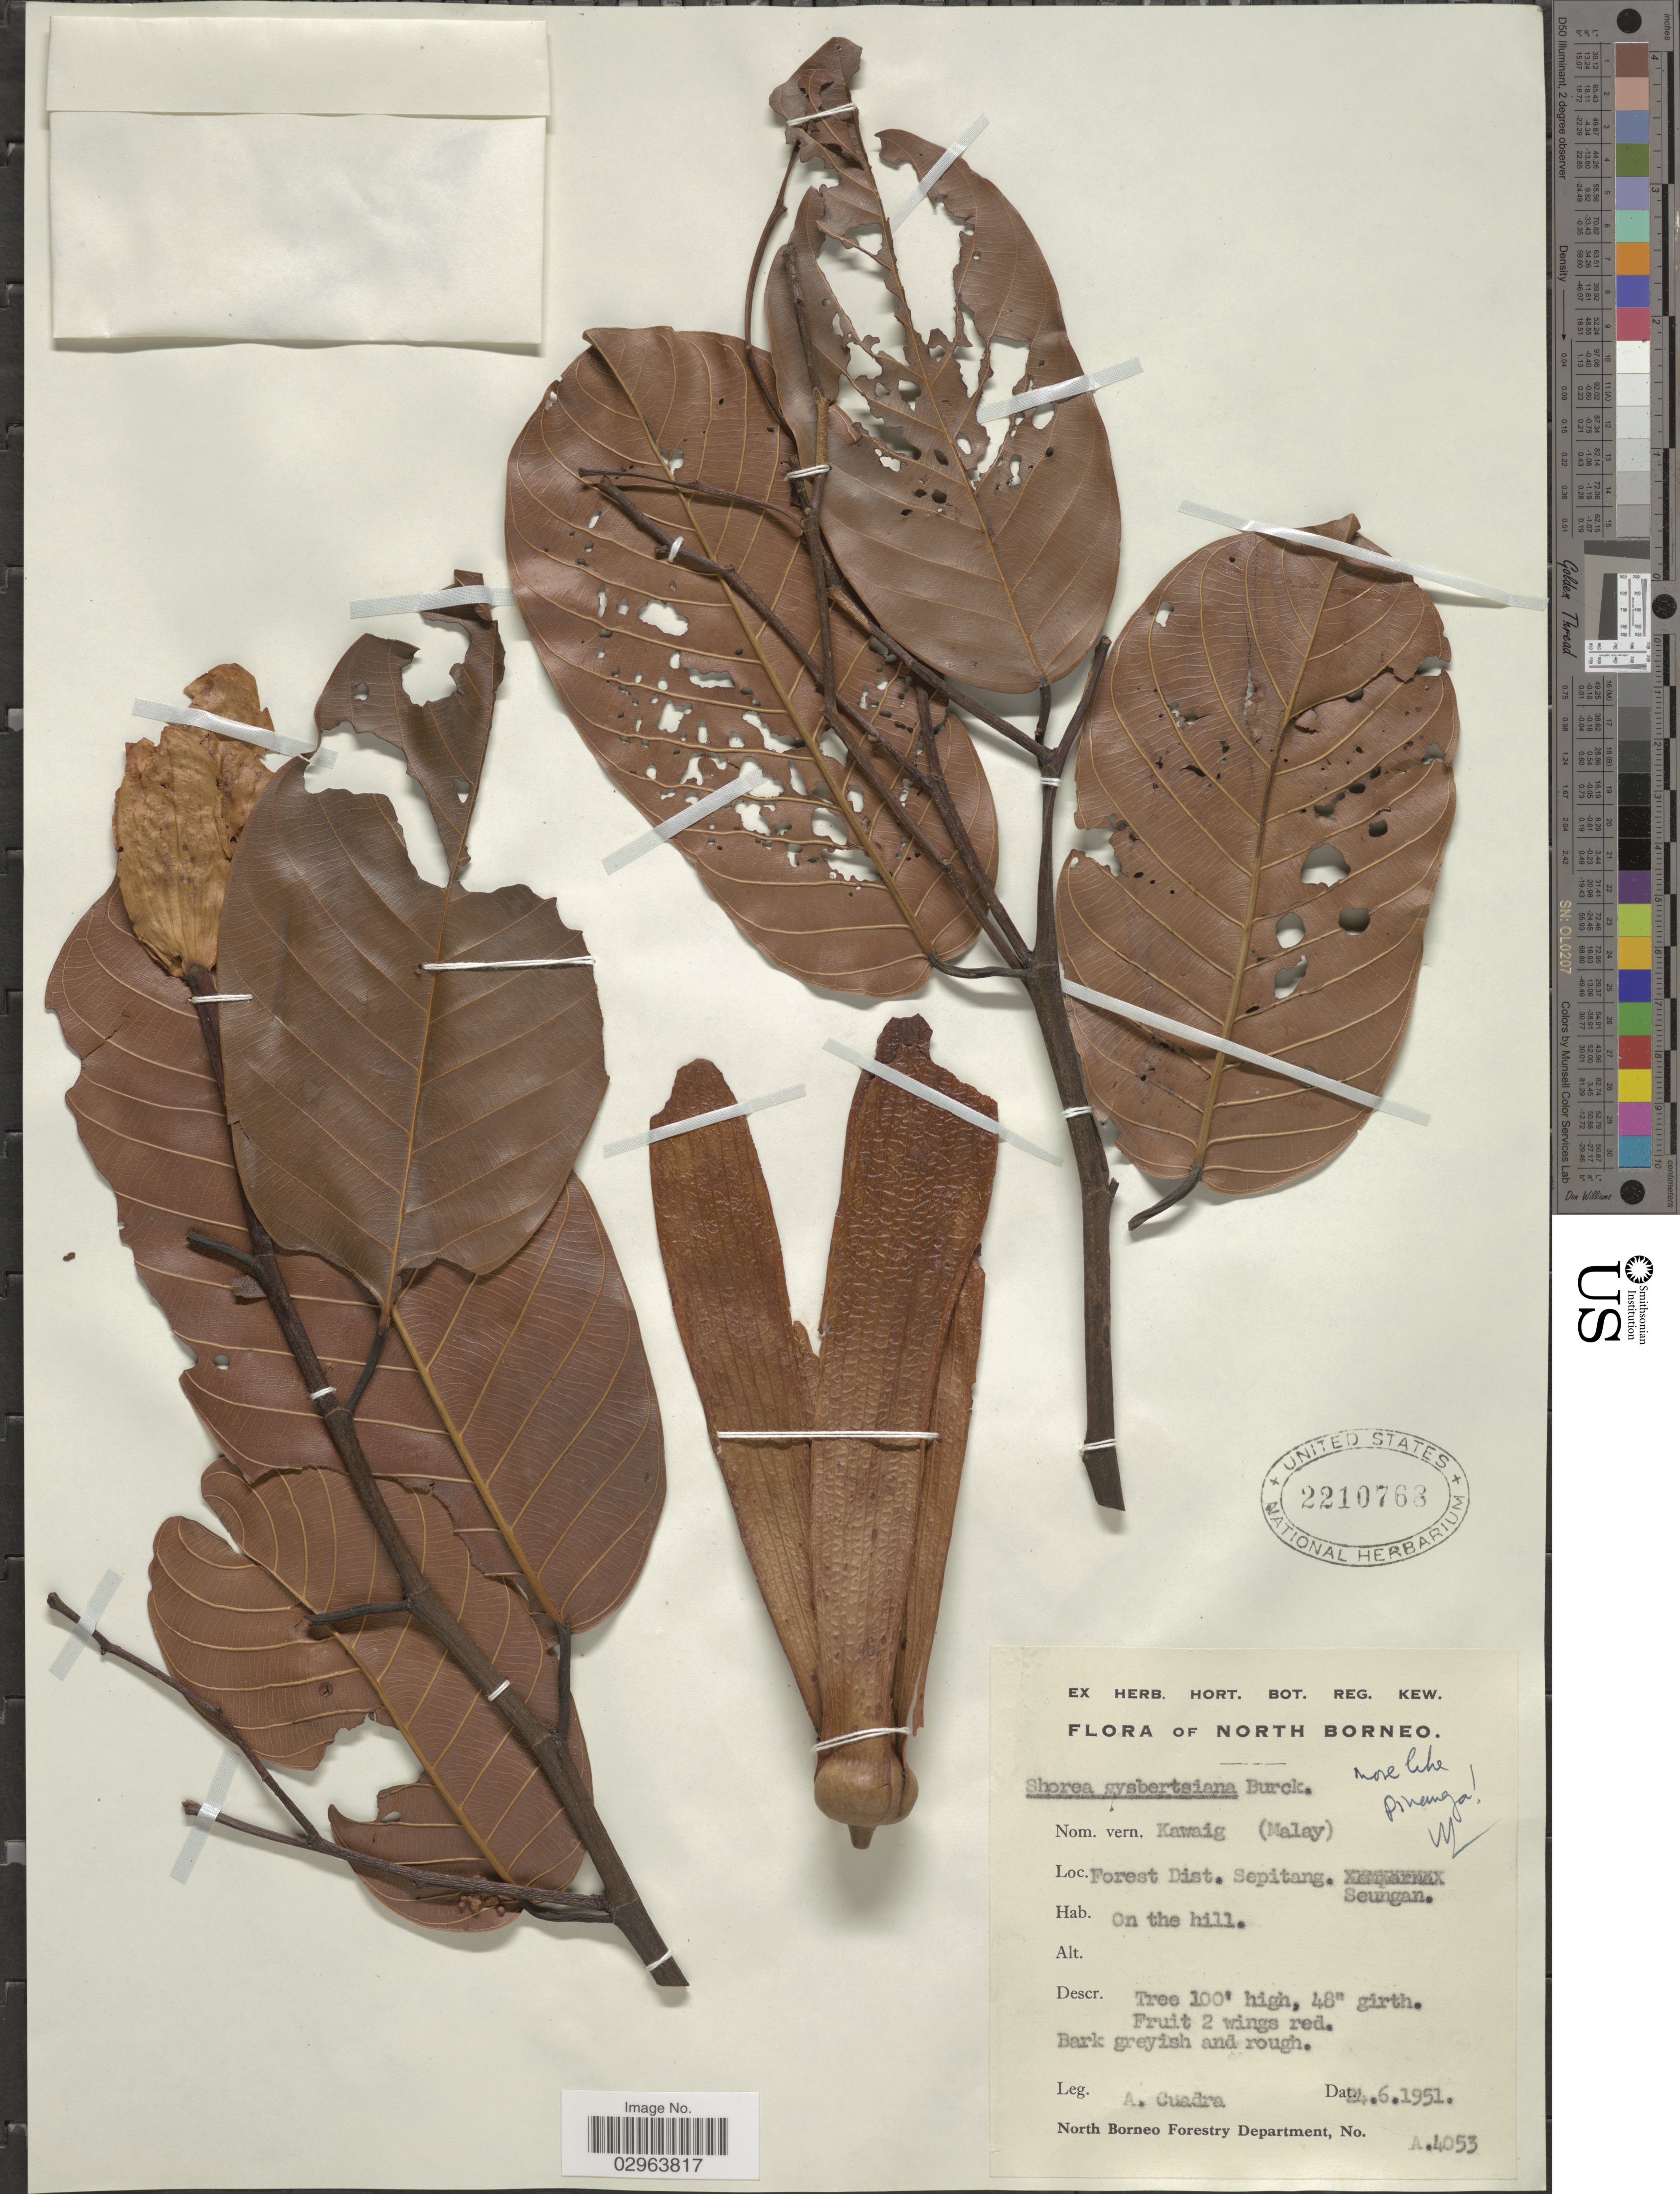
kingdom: Plantae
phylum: Tracheophyta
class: Magnoliopsida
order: Malvales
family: Dipterocarpaceae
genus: Rubroshorea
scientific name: Rubroshorea macrophylla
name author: (de Vriese) P.S. Ashton & J. Heck.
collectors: A. Cuadra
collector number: A4053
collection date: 1951-06-24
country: Malaysia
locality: North Borneo, Forest Dist. Sepitang. Seungan.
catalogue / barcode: US 2210763